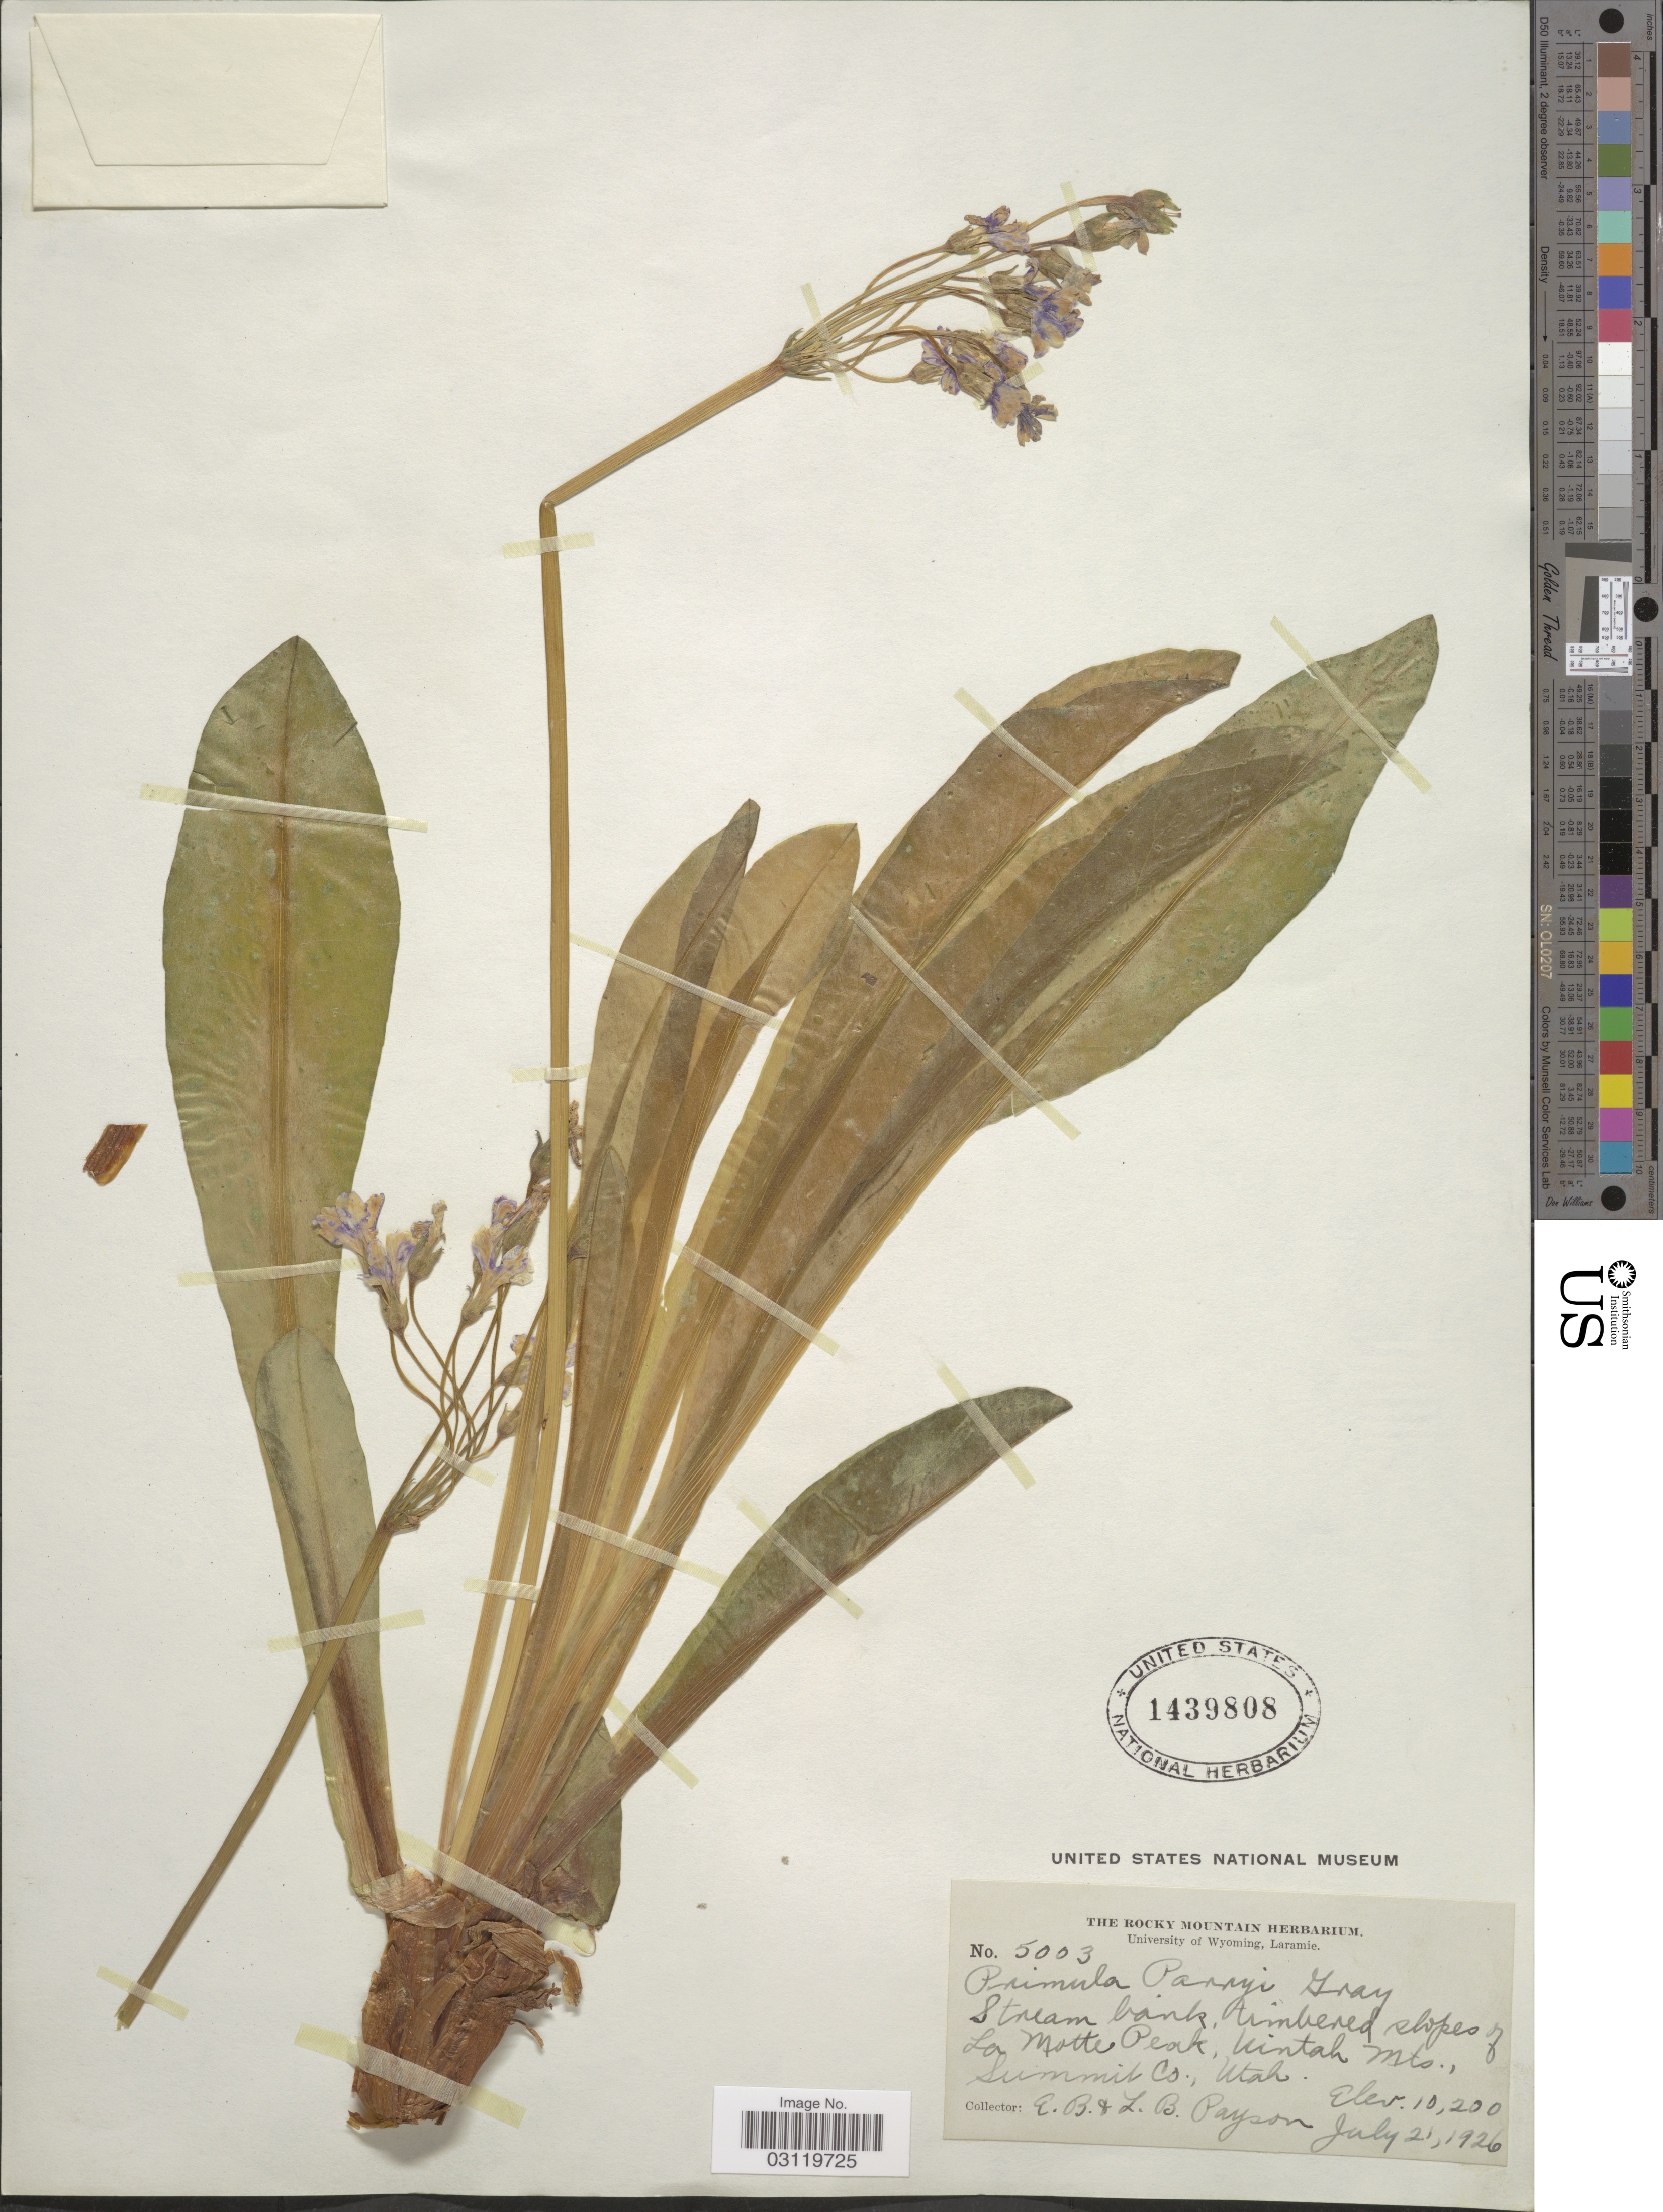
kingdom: Plantae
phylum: Tracheophyta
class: Magnoliopsida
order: Ericales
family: Primulaceae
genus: Primula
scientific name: Primula parryi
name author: A. Gray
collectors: E. B. Payson & L. Payson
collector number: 5003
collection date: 1926-07-21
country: United States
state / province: Utah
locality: Stream bank, timbered slopes of La Motte Peak, Uintah Mts, Summit Co.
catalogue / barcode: US 1439808